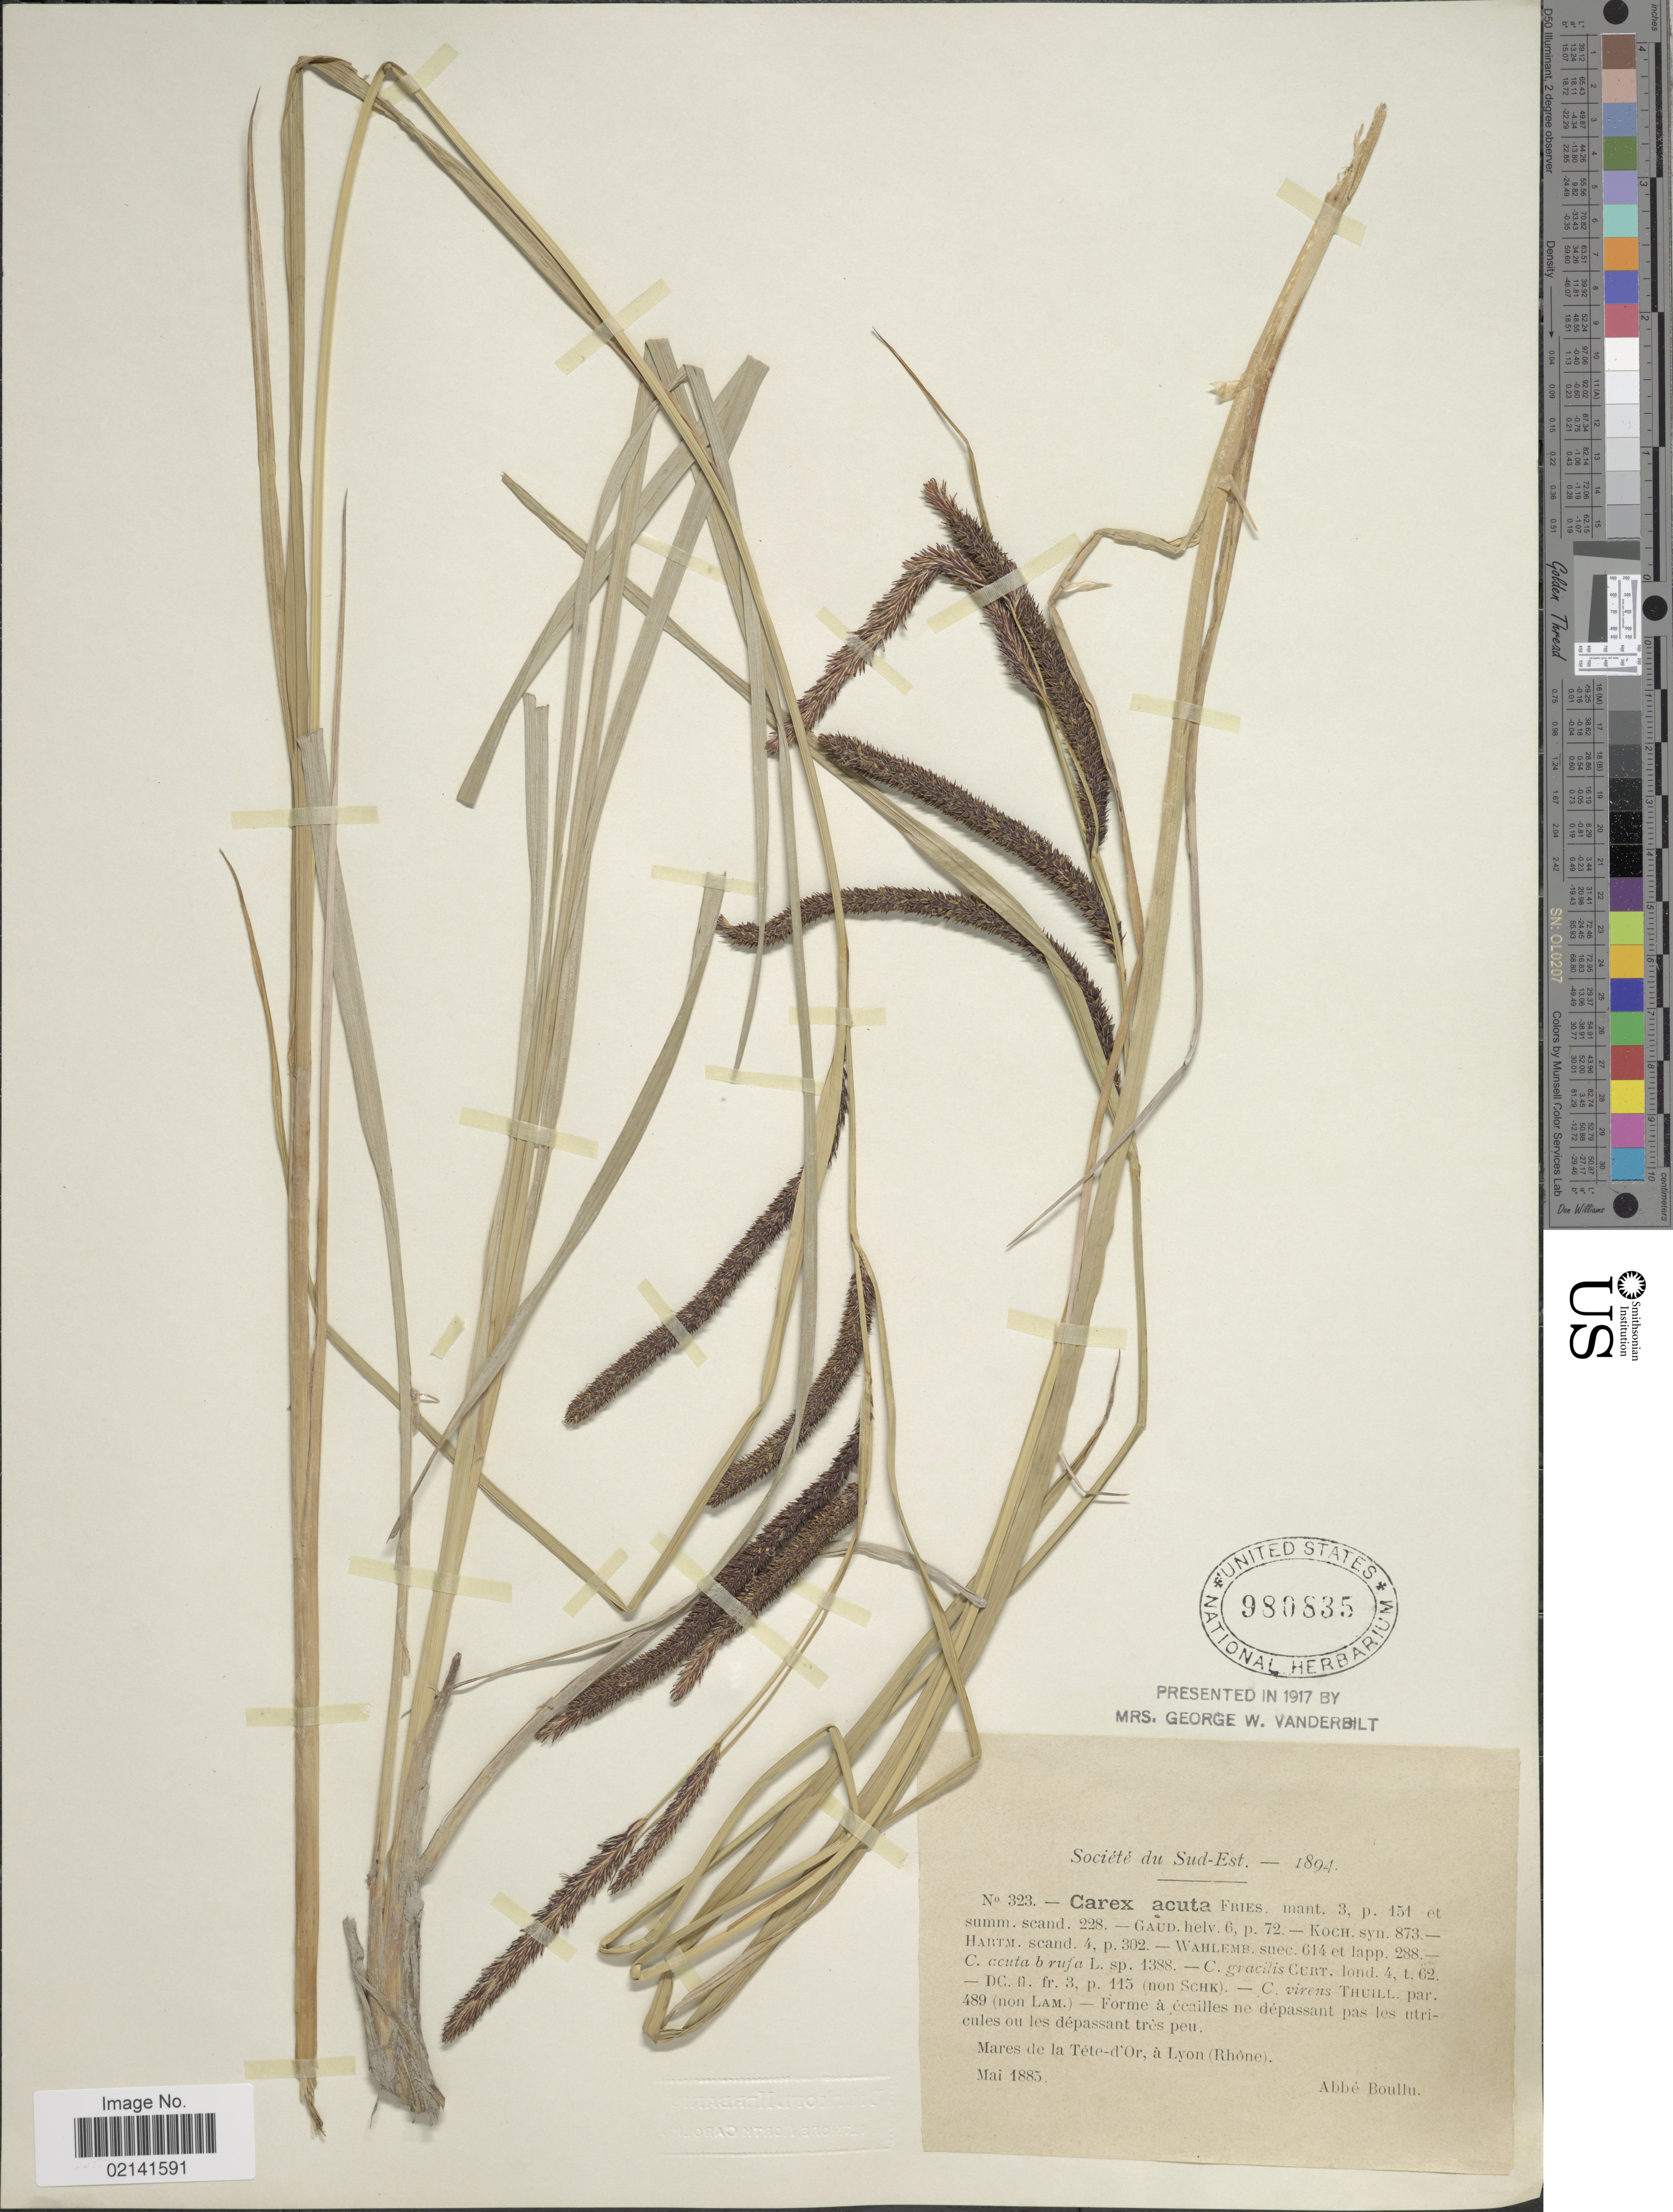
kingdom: Plantae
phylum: Tracheophyta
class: Liliopsida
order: Poales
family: Cyperaceae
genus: Carex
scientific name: Carex acuta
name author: L.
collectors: A. Boullu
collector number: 323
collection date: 1885-05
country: France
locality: Societe de Sud-Est, Mares de la Tete-d'Or, a Lyon (Rhone)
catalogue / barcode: US 980835